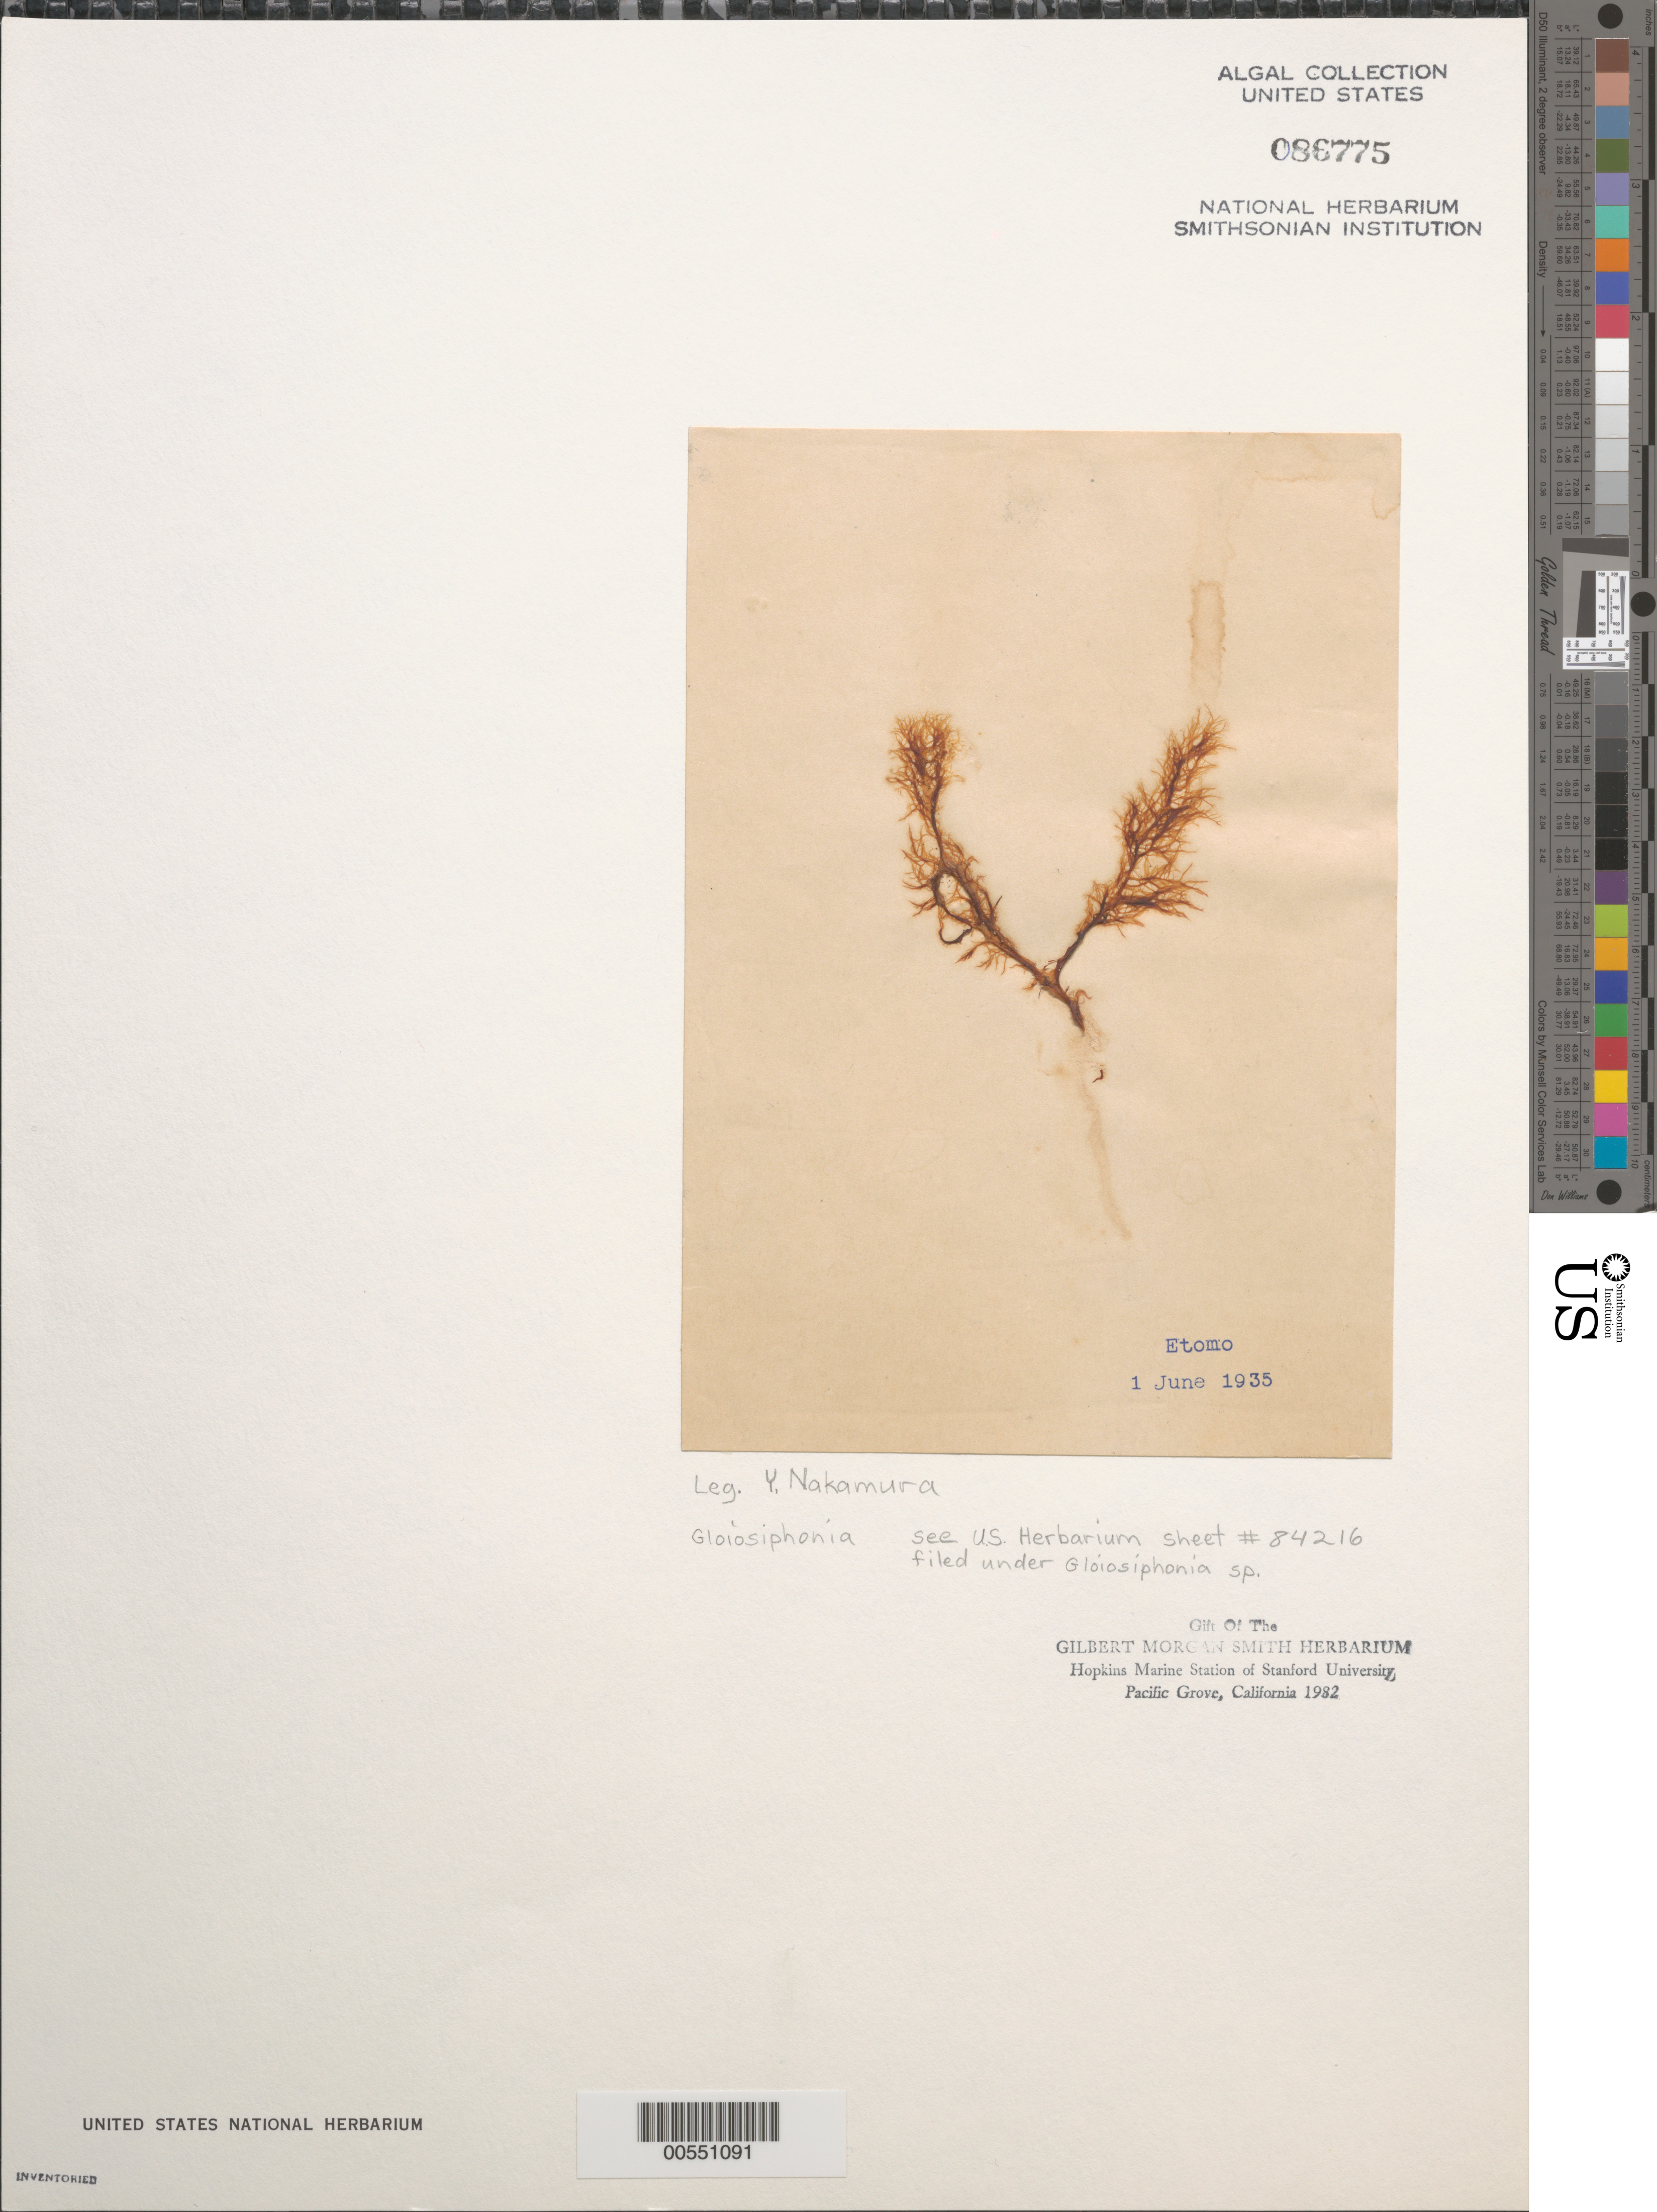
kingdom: Plantae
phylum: Rhodophyta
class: Florideophyceae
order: Gigartinales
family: Gloiosiphoniaceae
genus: Gloiosiphonia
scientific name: Gloiosiphonia sp.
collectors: Y. Nakamura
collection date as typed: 01 Jun 1935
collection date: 1935-06-01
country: Japan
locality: Etomo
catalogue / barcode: US 86775